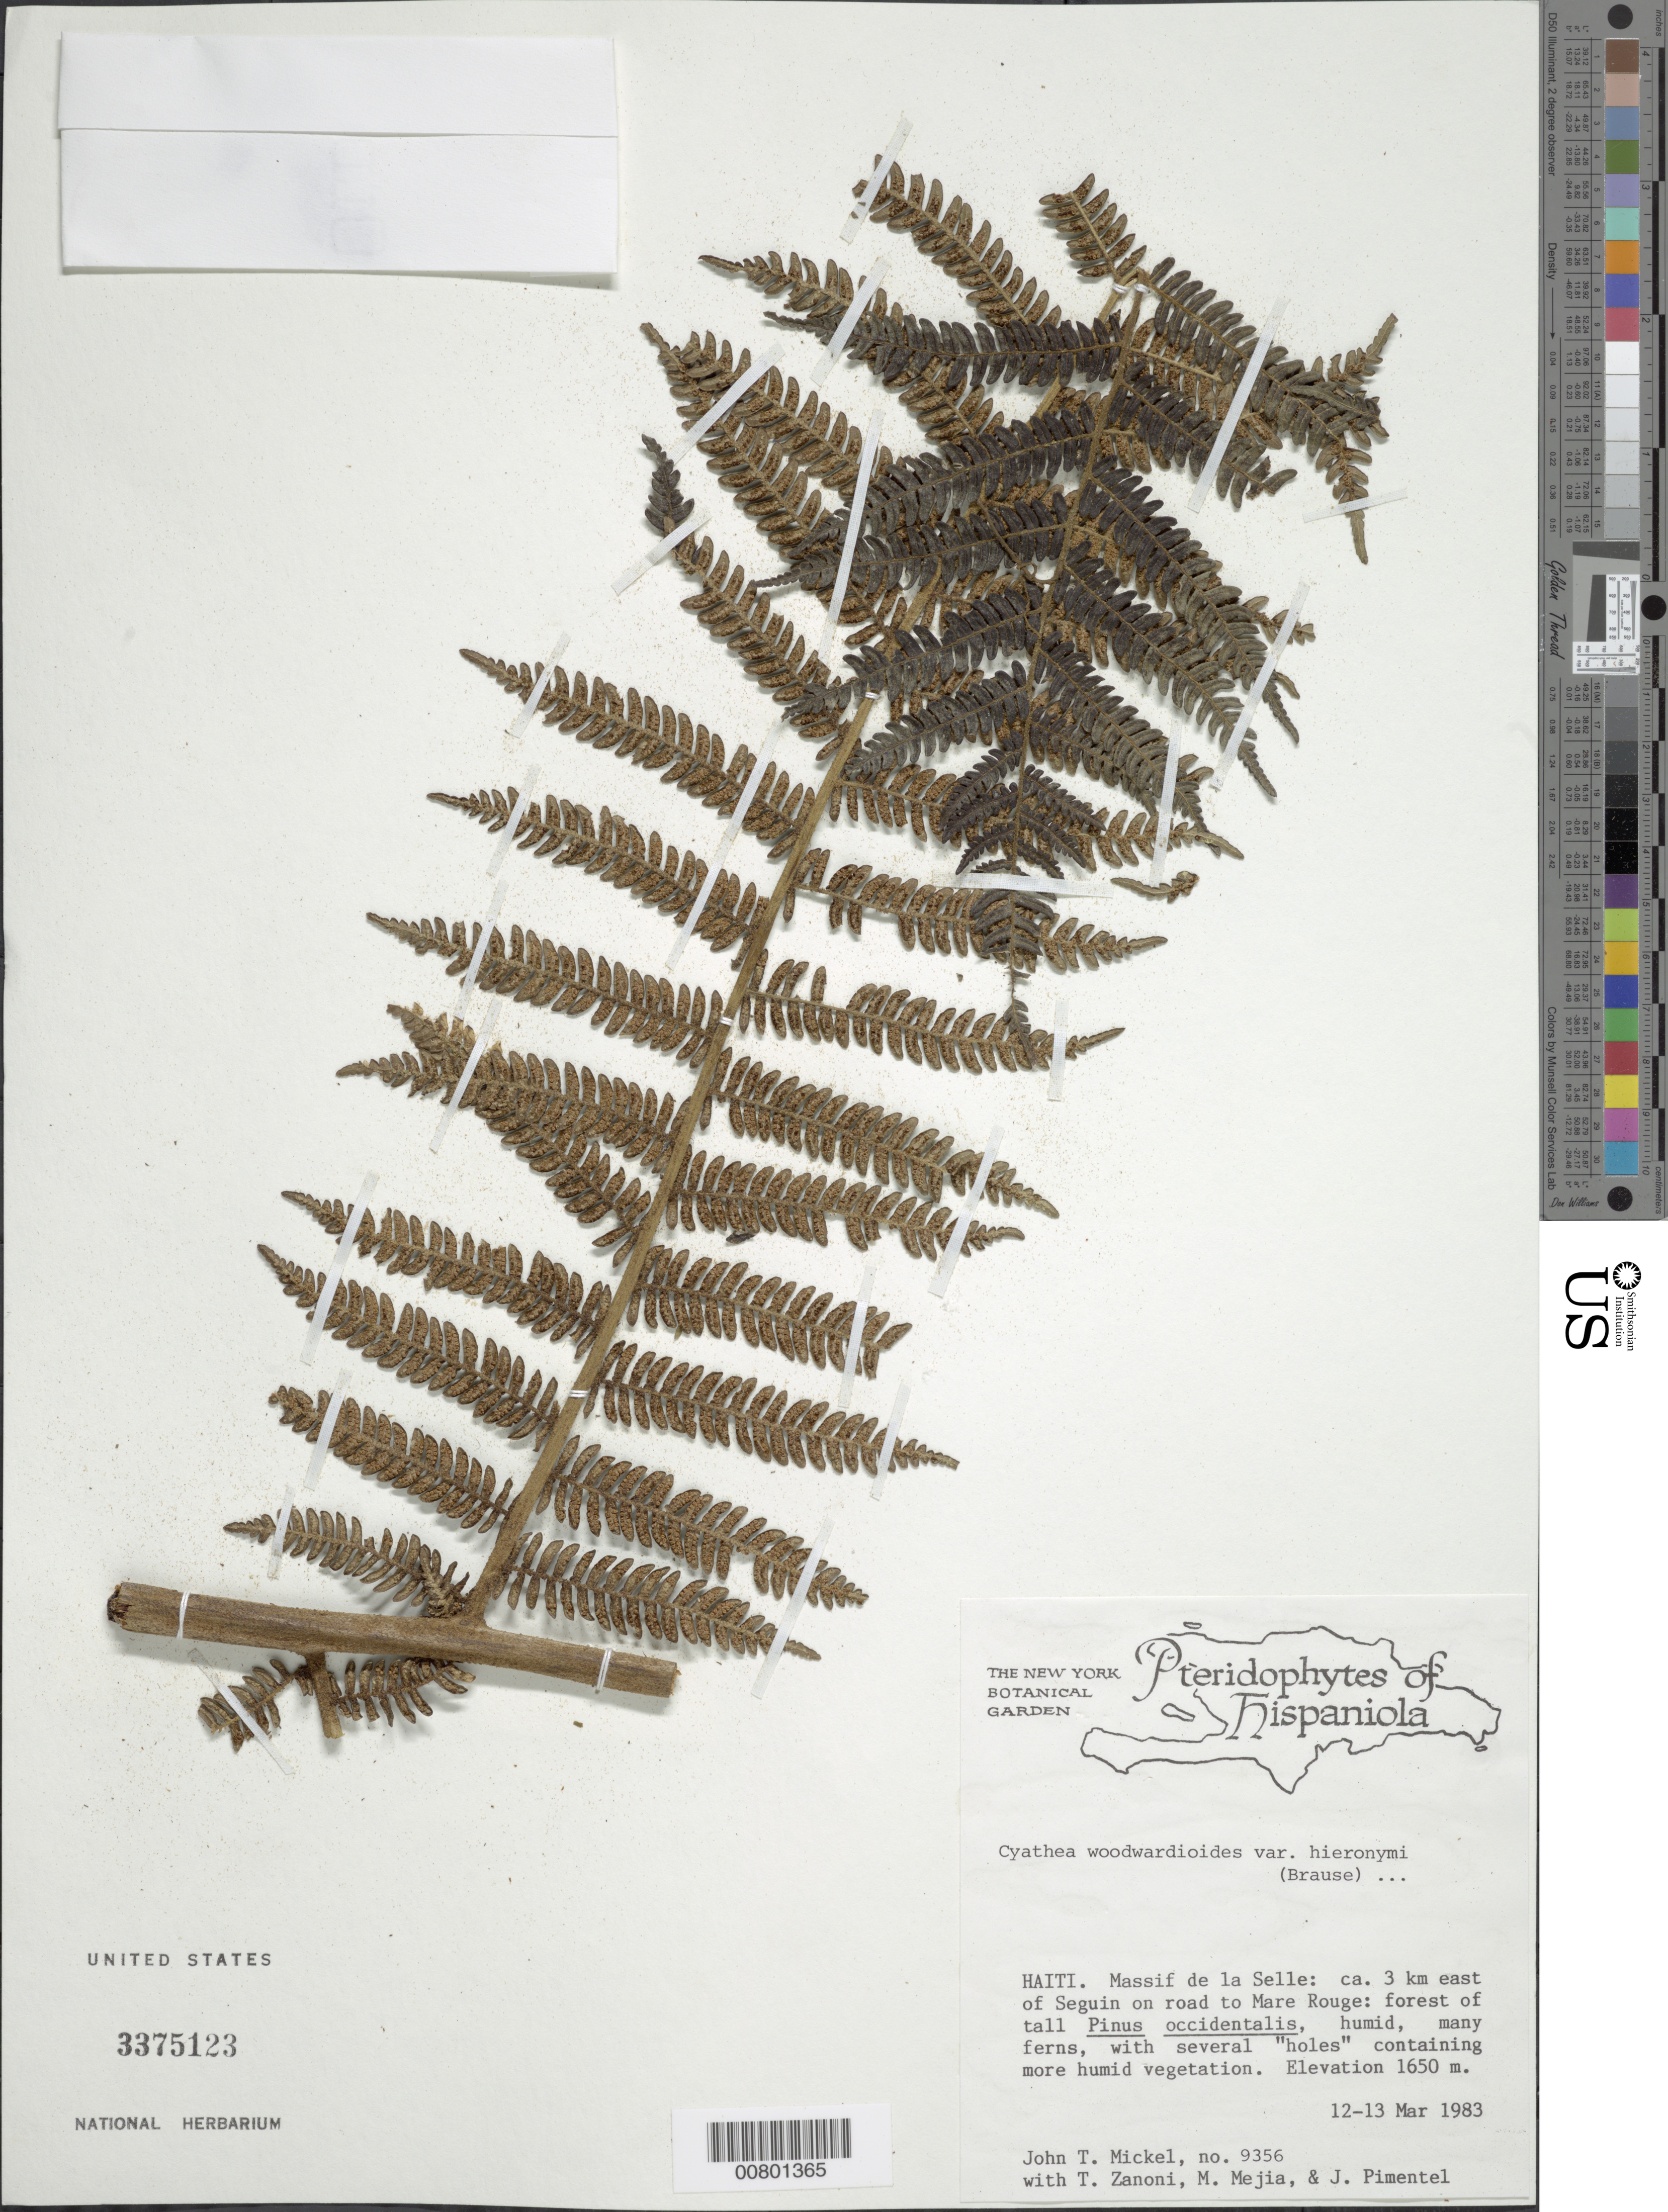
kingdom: Plantae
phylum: Tracheophyta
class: Polypodiopsida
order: Cyatheales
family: Cyatheaceae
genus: Alsophila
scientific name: Alsophila woodwardioides var. hieronymii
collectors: J. T. Mickel, T. A. Zanoni, M. Mejia & J. Pimentel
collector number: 9356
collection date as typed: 12 Mar 1983 to 13 Mar 1983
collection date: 1983-03-12/1983-03-13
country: Haiti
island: Hispaniola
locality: Massif de la Selle, ca. 3 km E of seguin, on road to Mare Rouge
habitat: Forest of tall Pinus occidentalis, humid, many ferns, with several "holes" containing more humid vegetation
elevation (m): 1650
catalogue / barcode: US 3375123